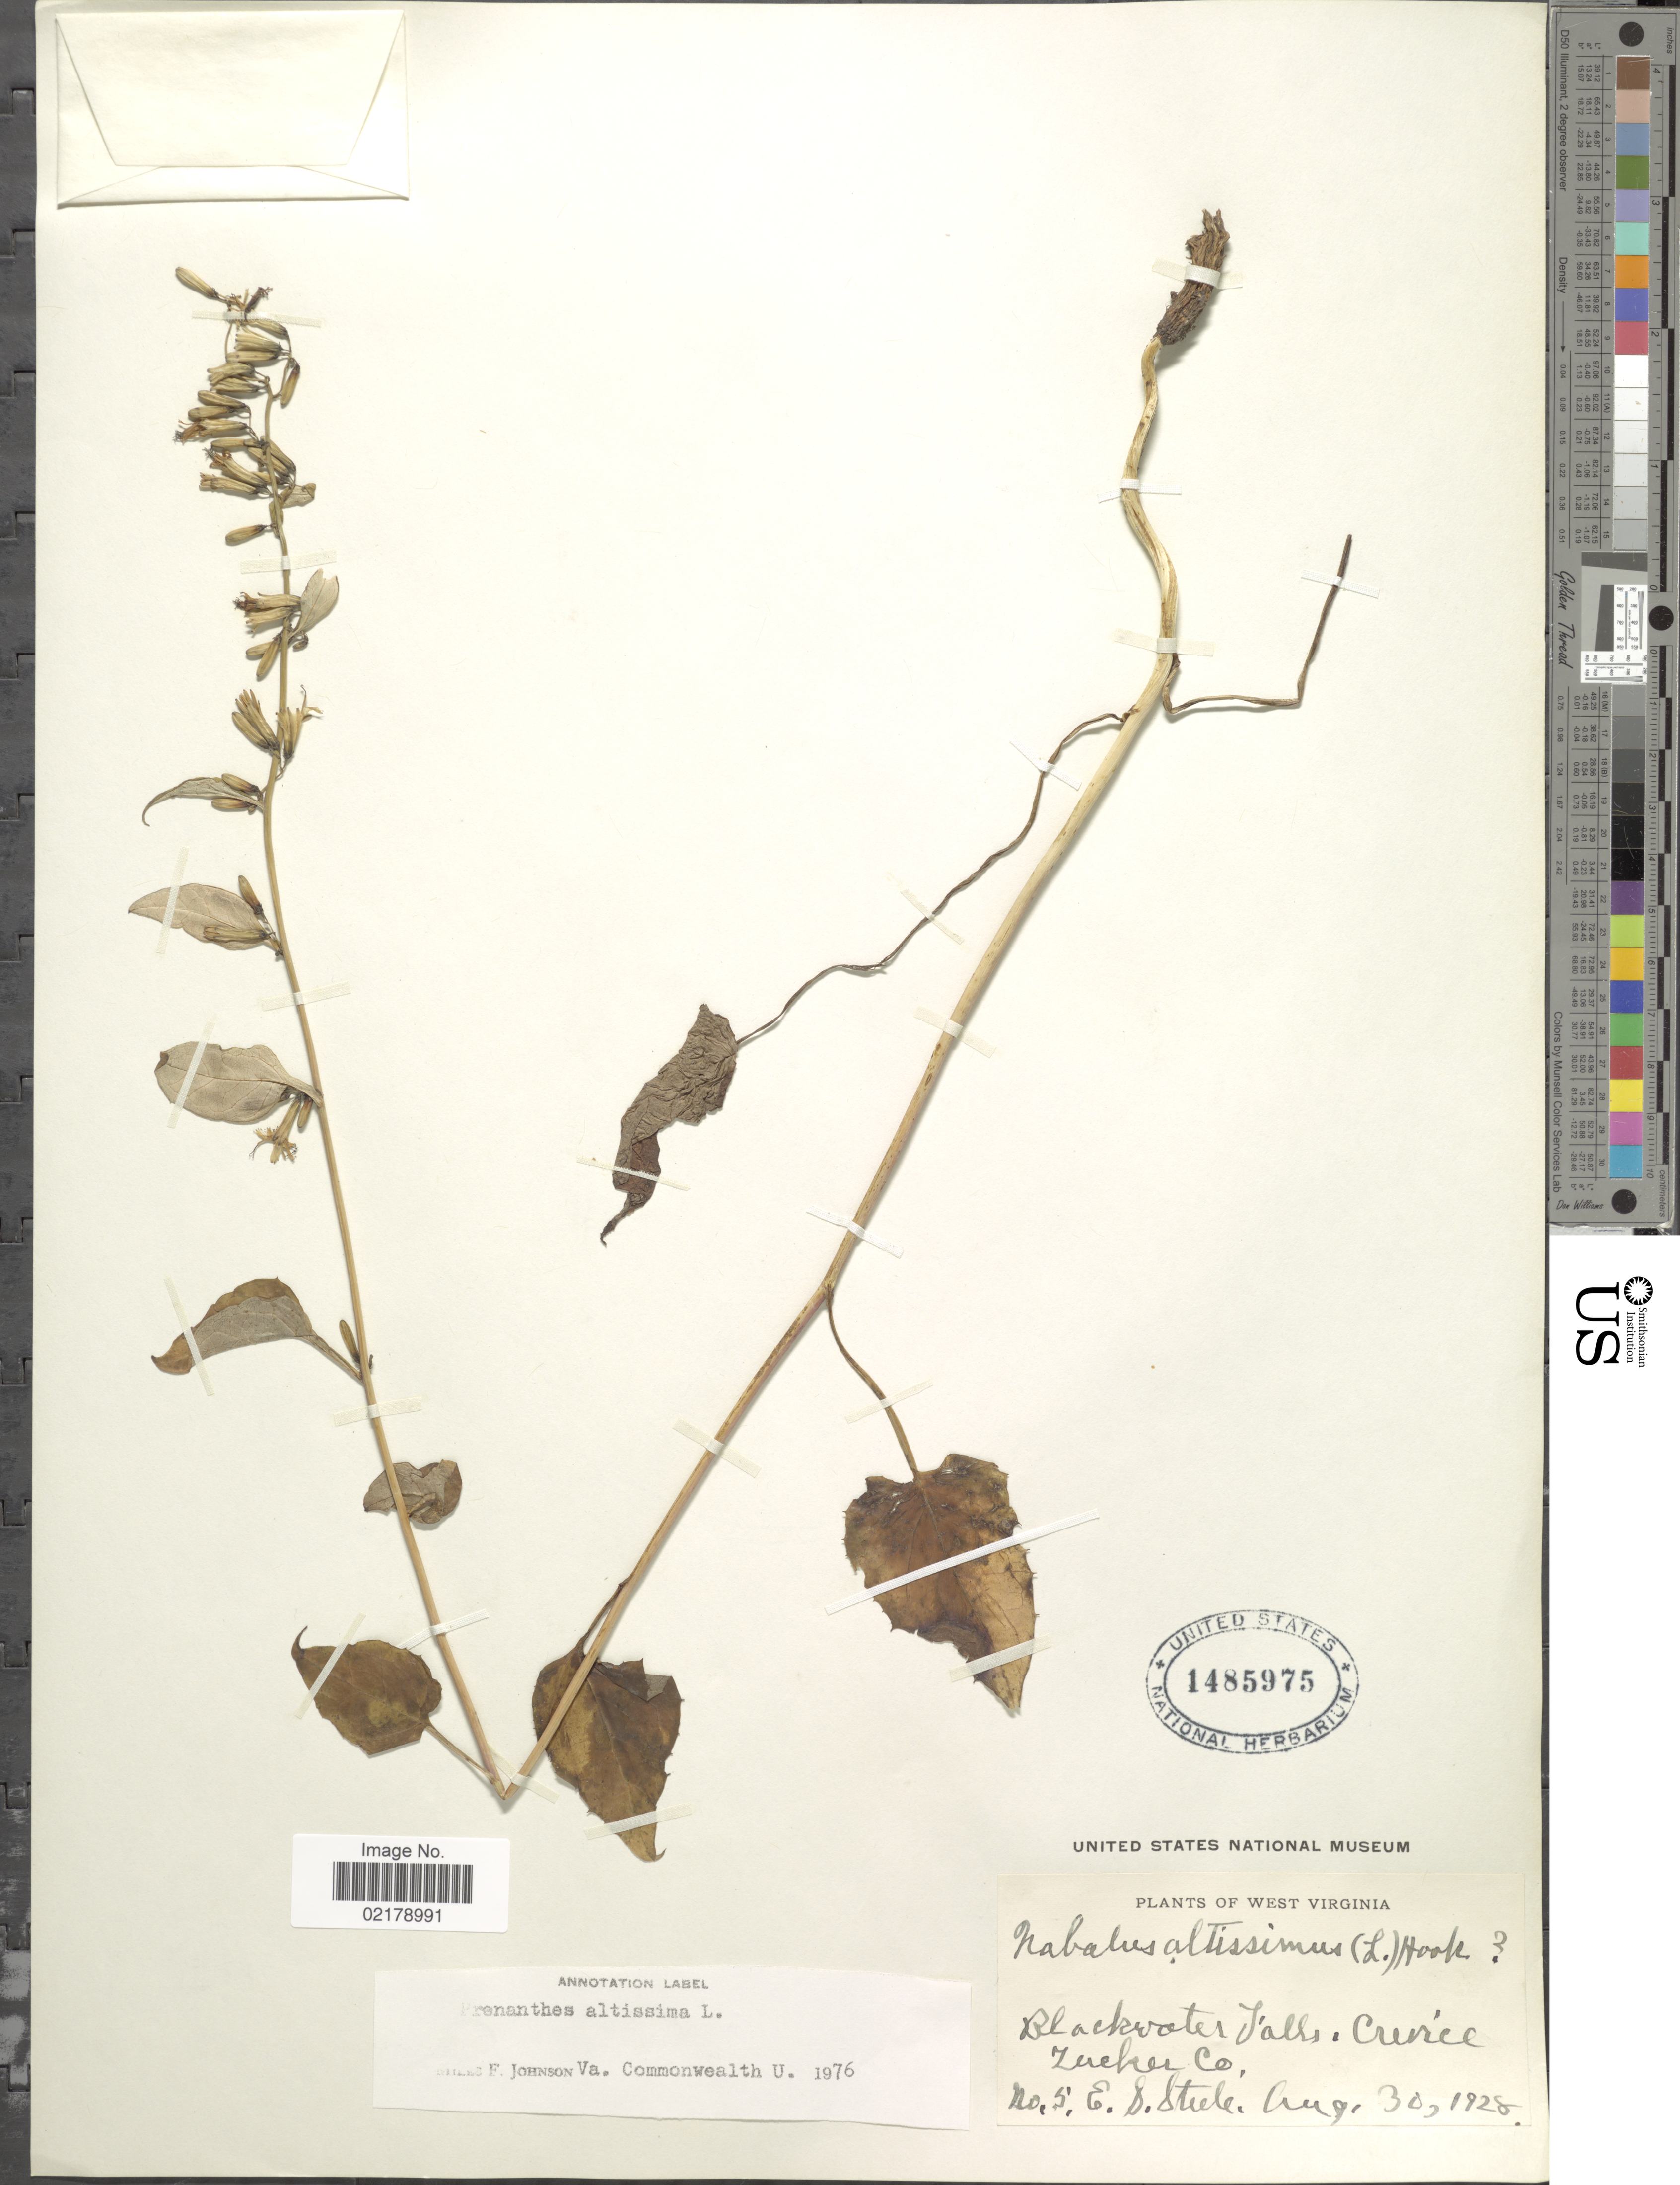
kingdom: Plantae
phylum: Tracheophyta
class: Magnoliopsida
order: Asterales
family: Asteraceae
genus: Nabalus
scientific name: Nabalus altissimus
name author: (L.) Hook.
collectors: E. Steele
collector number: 5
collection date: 1928-08-30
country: United States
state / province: West Virginia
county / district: Tucker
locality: Blackwater Falls, crevice Lucker Co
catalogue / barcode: US 1485975